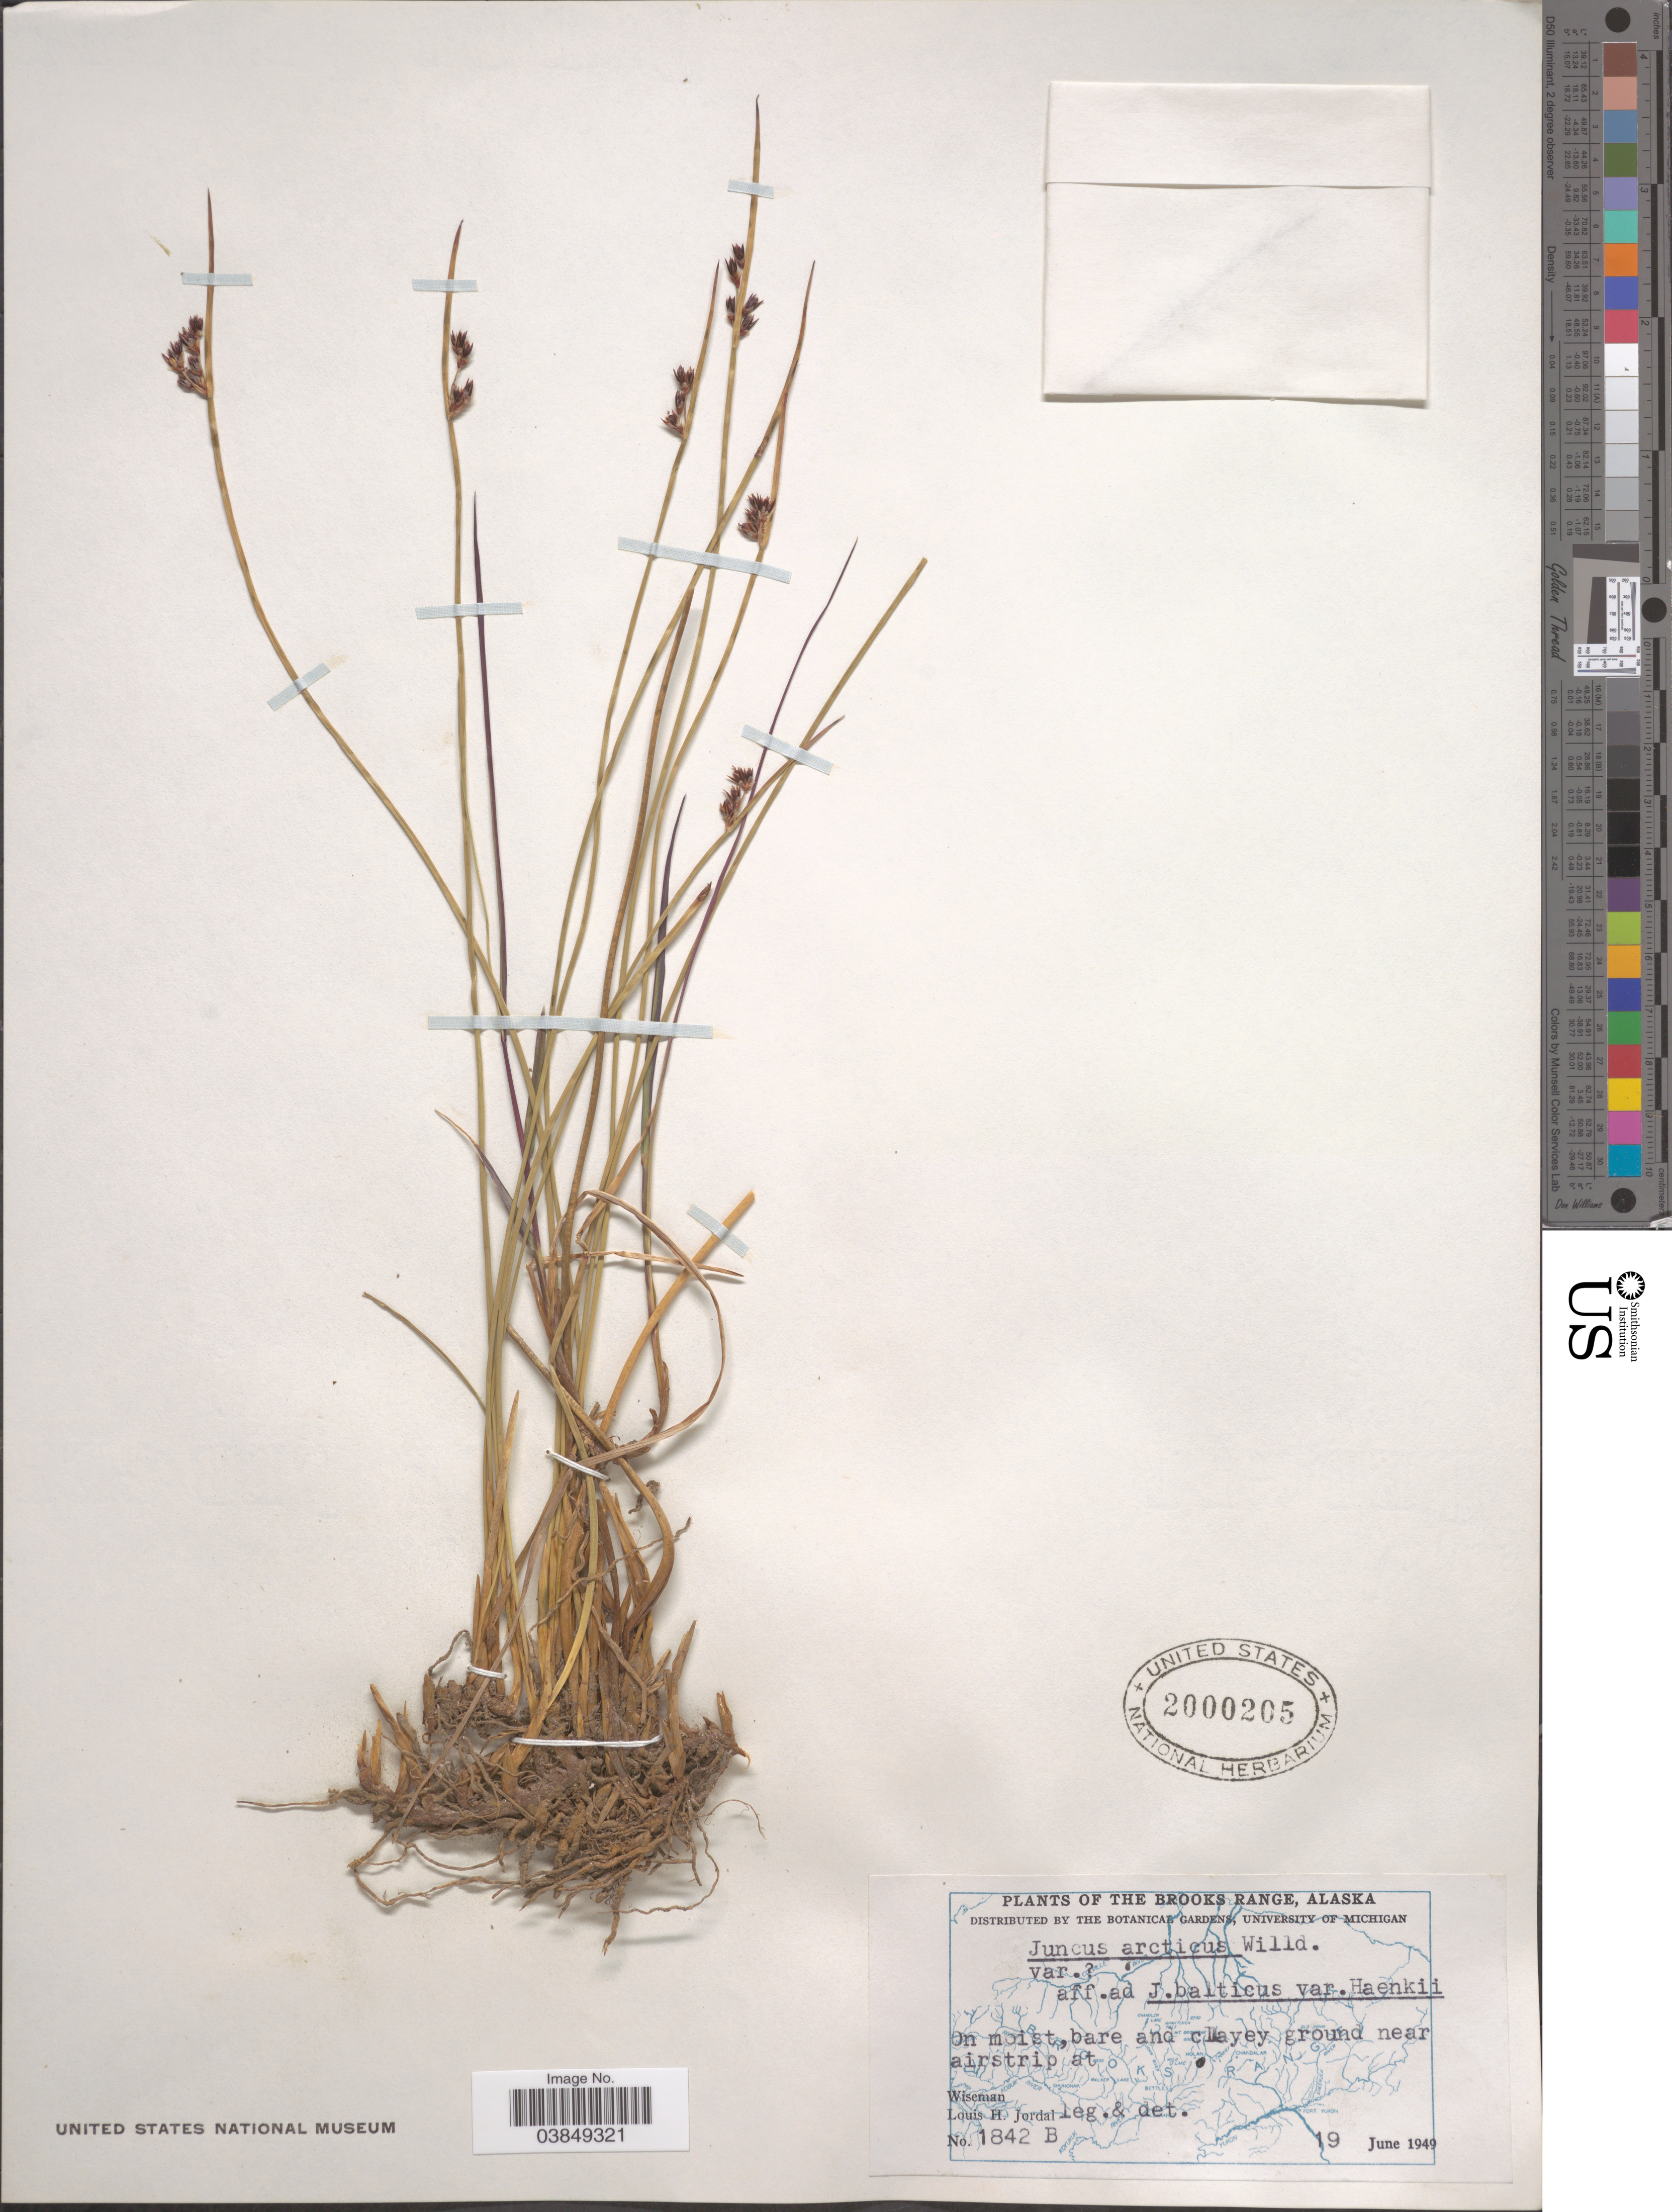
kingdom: Plantae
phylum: Tracheophyta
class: Liliopsida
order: Poales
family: Juncaceae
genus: Juncus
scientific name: Juncus arcticus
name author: Willd.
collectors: L. Jordal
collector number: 1842B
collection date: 1949-06-19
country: United States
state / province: Alaska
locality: Brooks Range, On moist, bare and clayey ground near airstrip at Wiseman.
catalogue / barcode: US 2000205